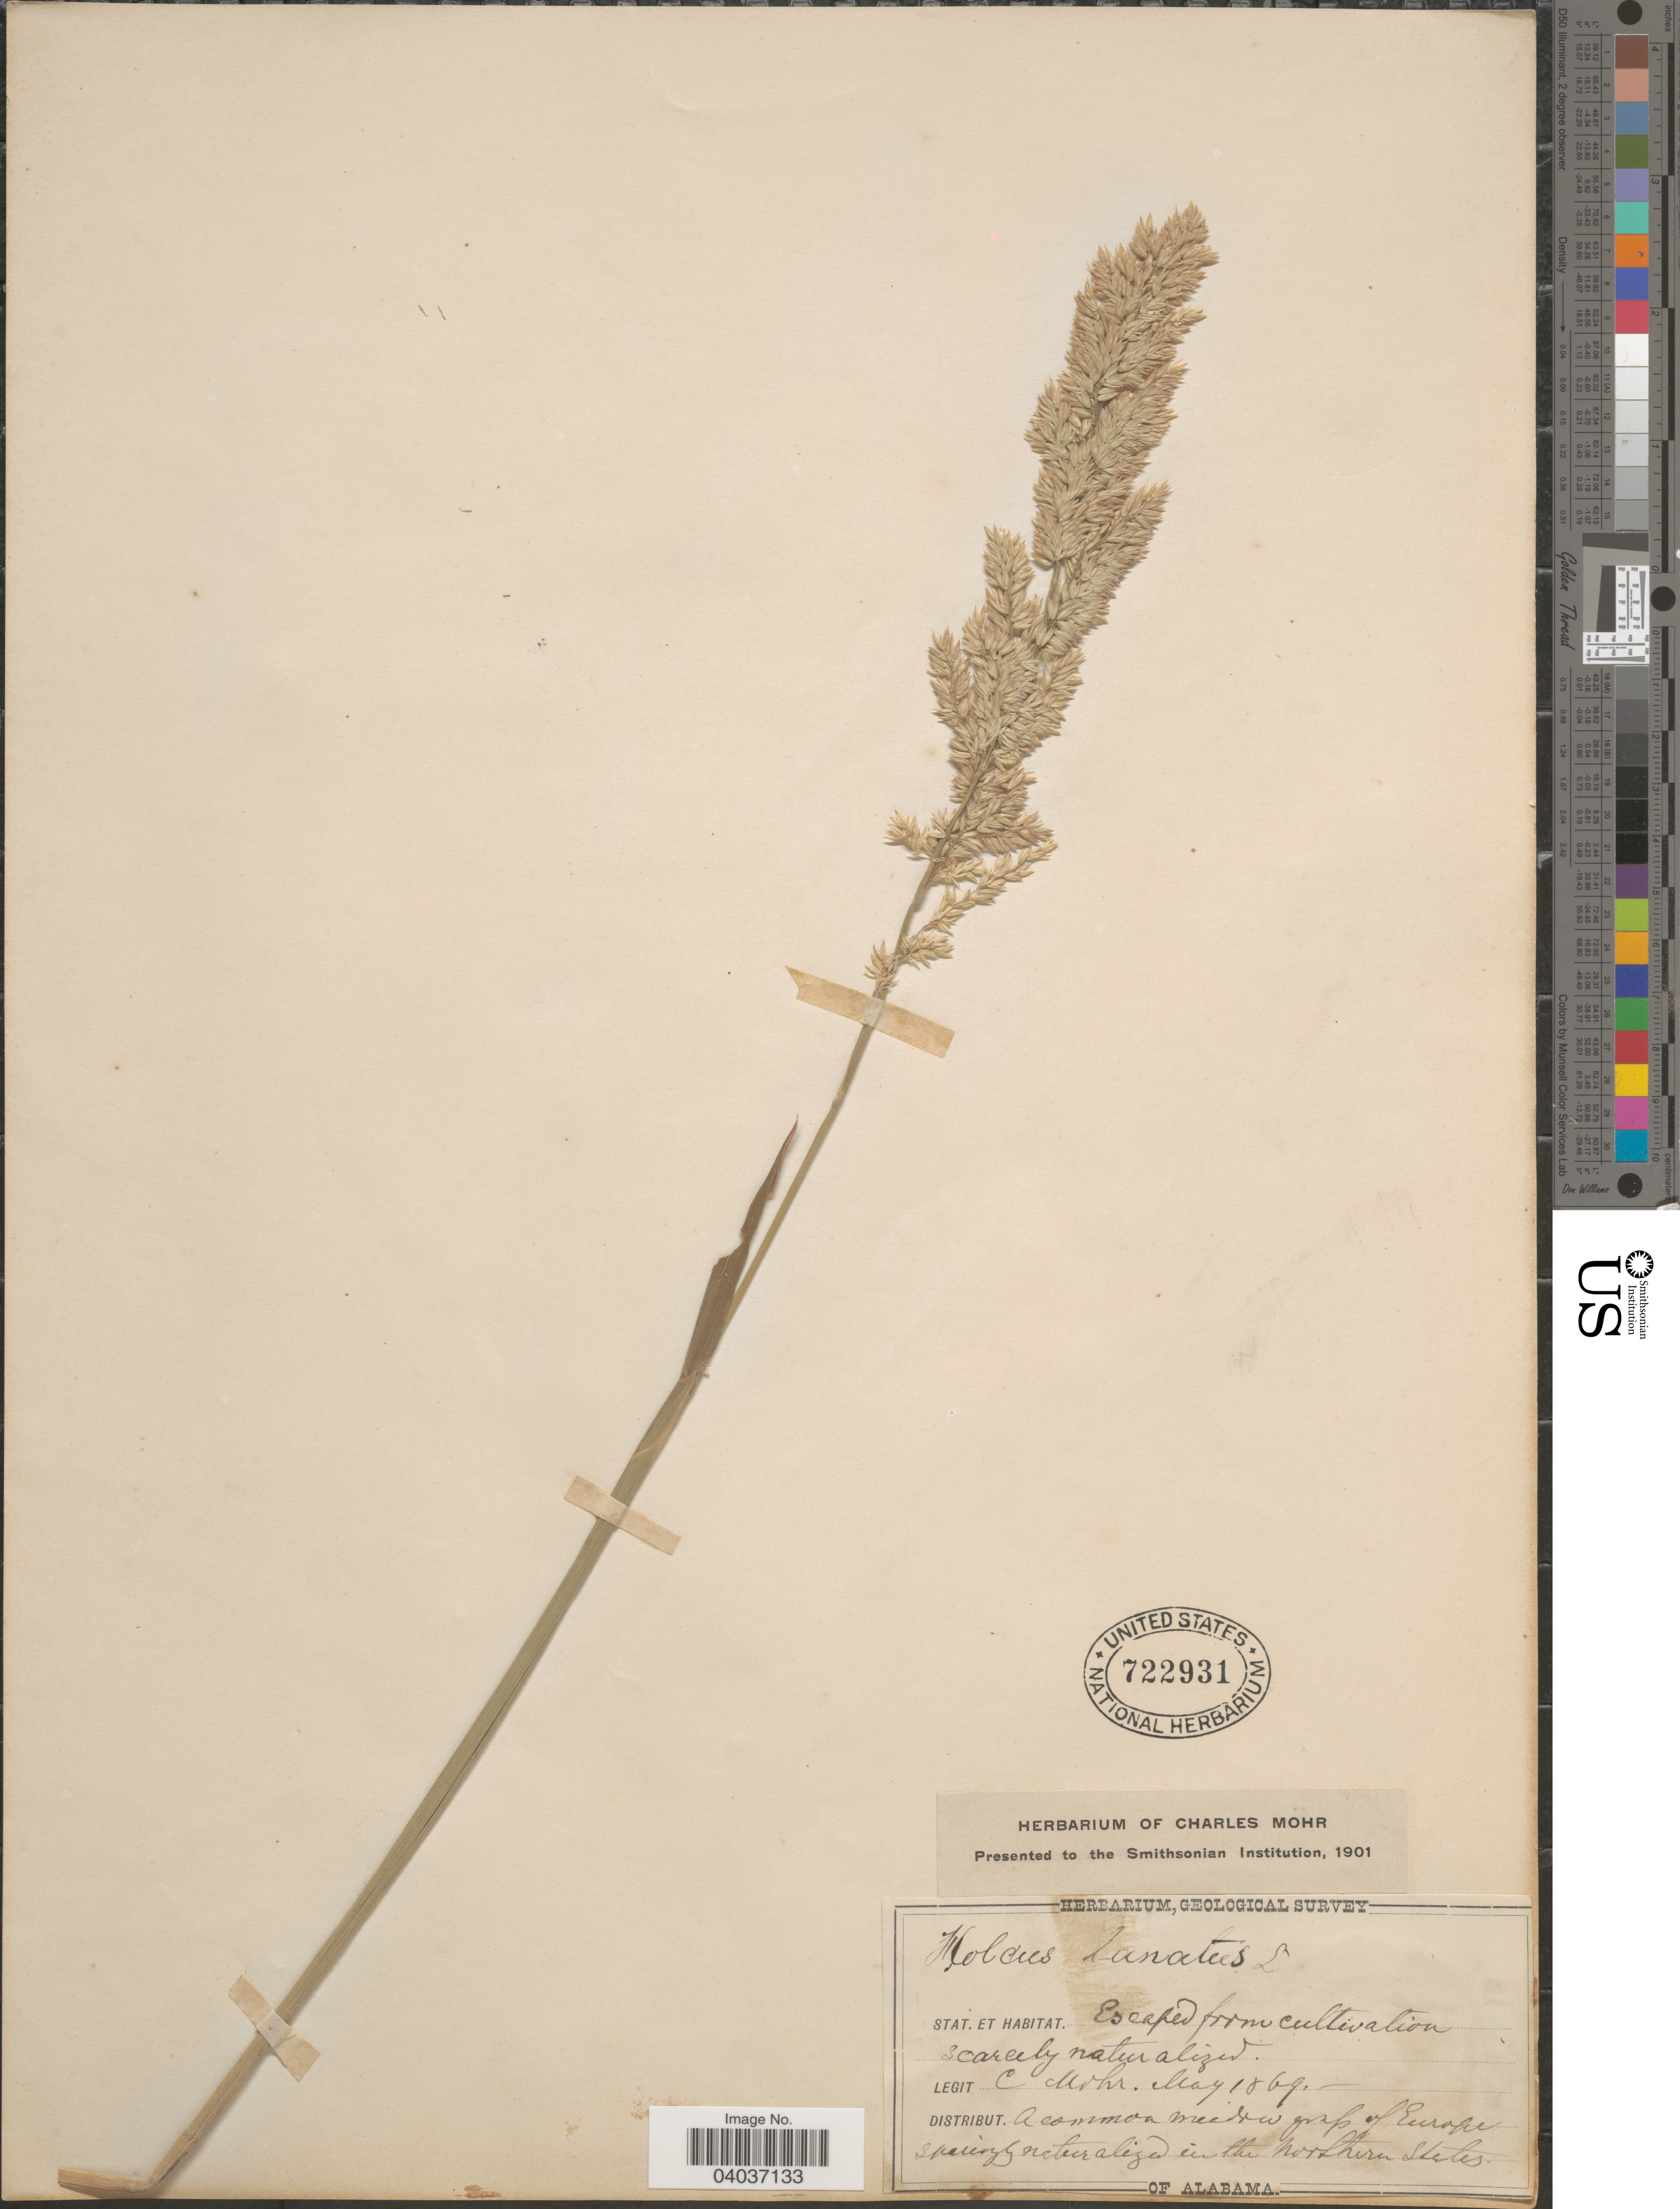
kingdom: Plantae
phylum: Tracheophyta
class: Liliopsida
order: Poales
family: Poaceae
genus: Holcus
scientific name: Holcus lanatus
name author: L.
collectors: Mohr, C. T. (herbarium)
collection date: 1869-05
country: United States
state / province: Alabama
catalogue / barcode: US 722931